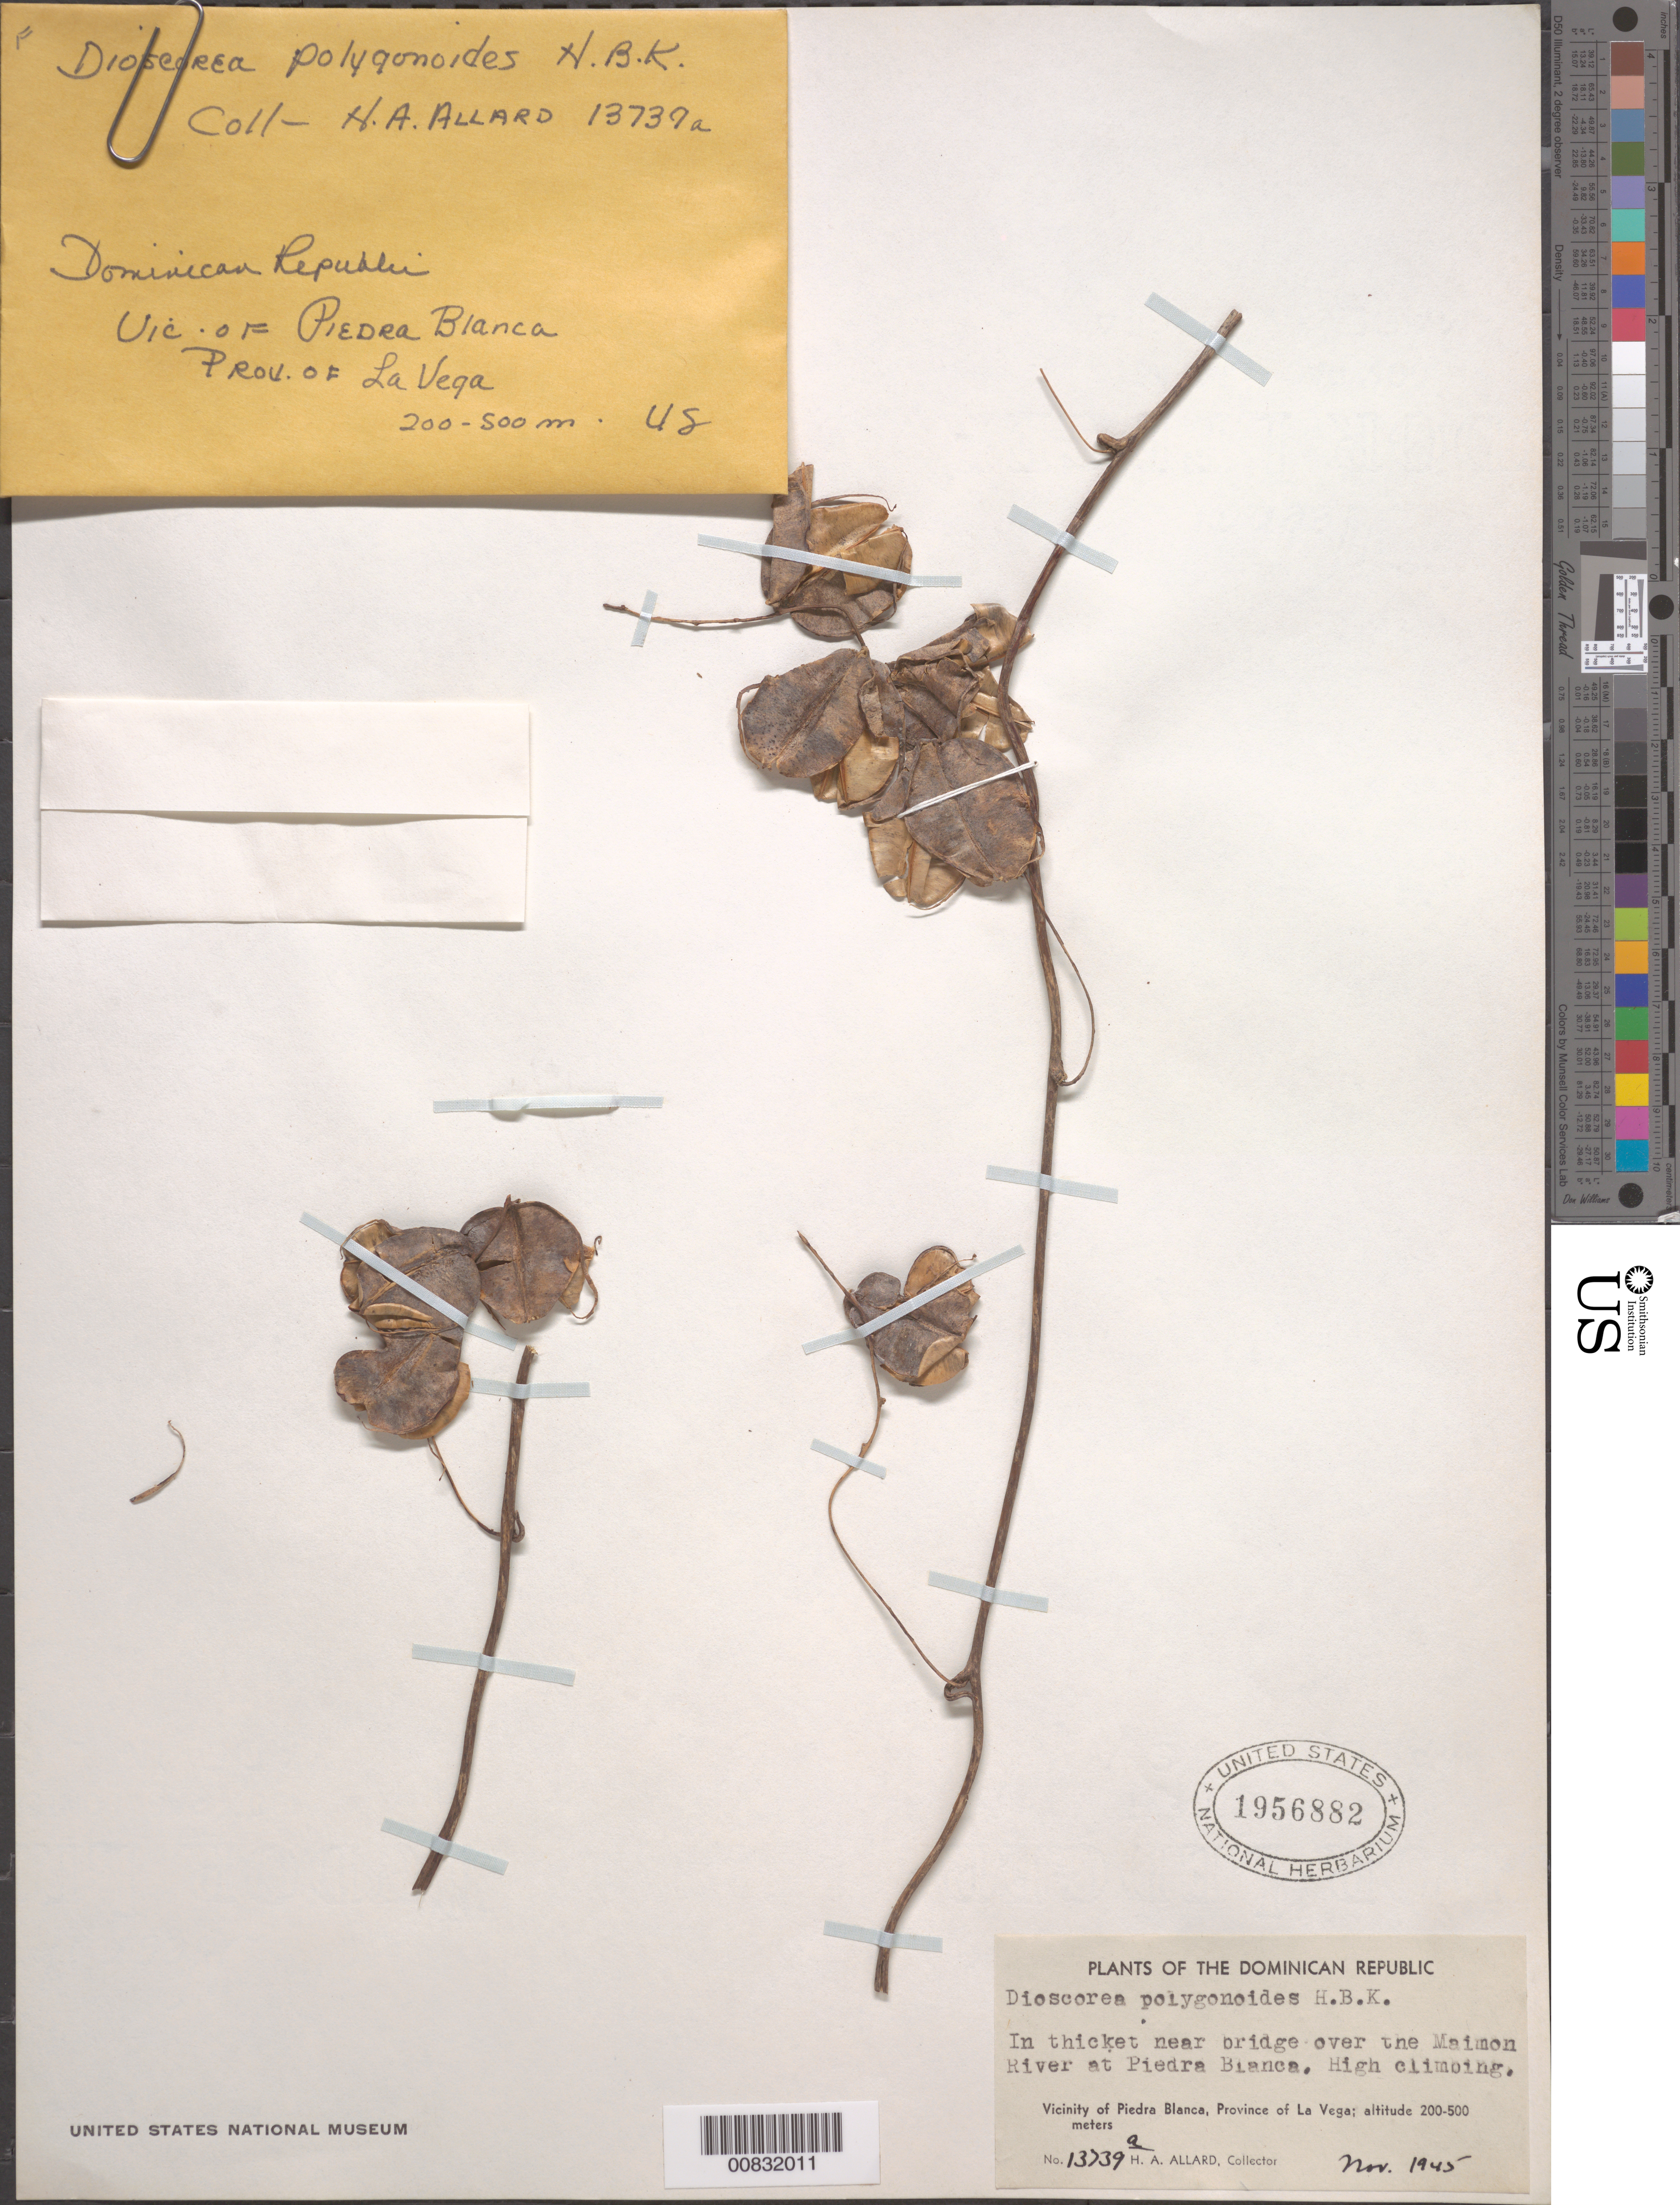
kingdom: Plantae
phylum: Tracheophyta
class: Liliopsida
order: Dioscoreales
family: Dioscoreaceae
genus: Dioscorea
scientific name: Dioscorea polygonoides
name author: Humb. & Bonpl. ex Willd.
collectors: H. A. Allard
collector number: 13739a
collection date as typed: Nov 1945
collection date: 1945-11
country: Dominican Republic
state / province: La Vega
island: Hispaniola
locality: Vicinity of Piedra Blanca. In thicket near bridge over the Maimon River at Piedra Blanca.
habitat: In thicket.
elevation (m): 200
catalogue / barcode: US 1956882